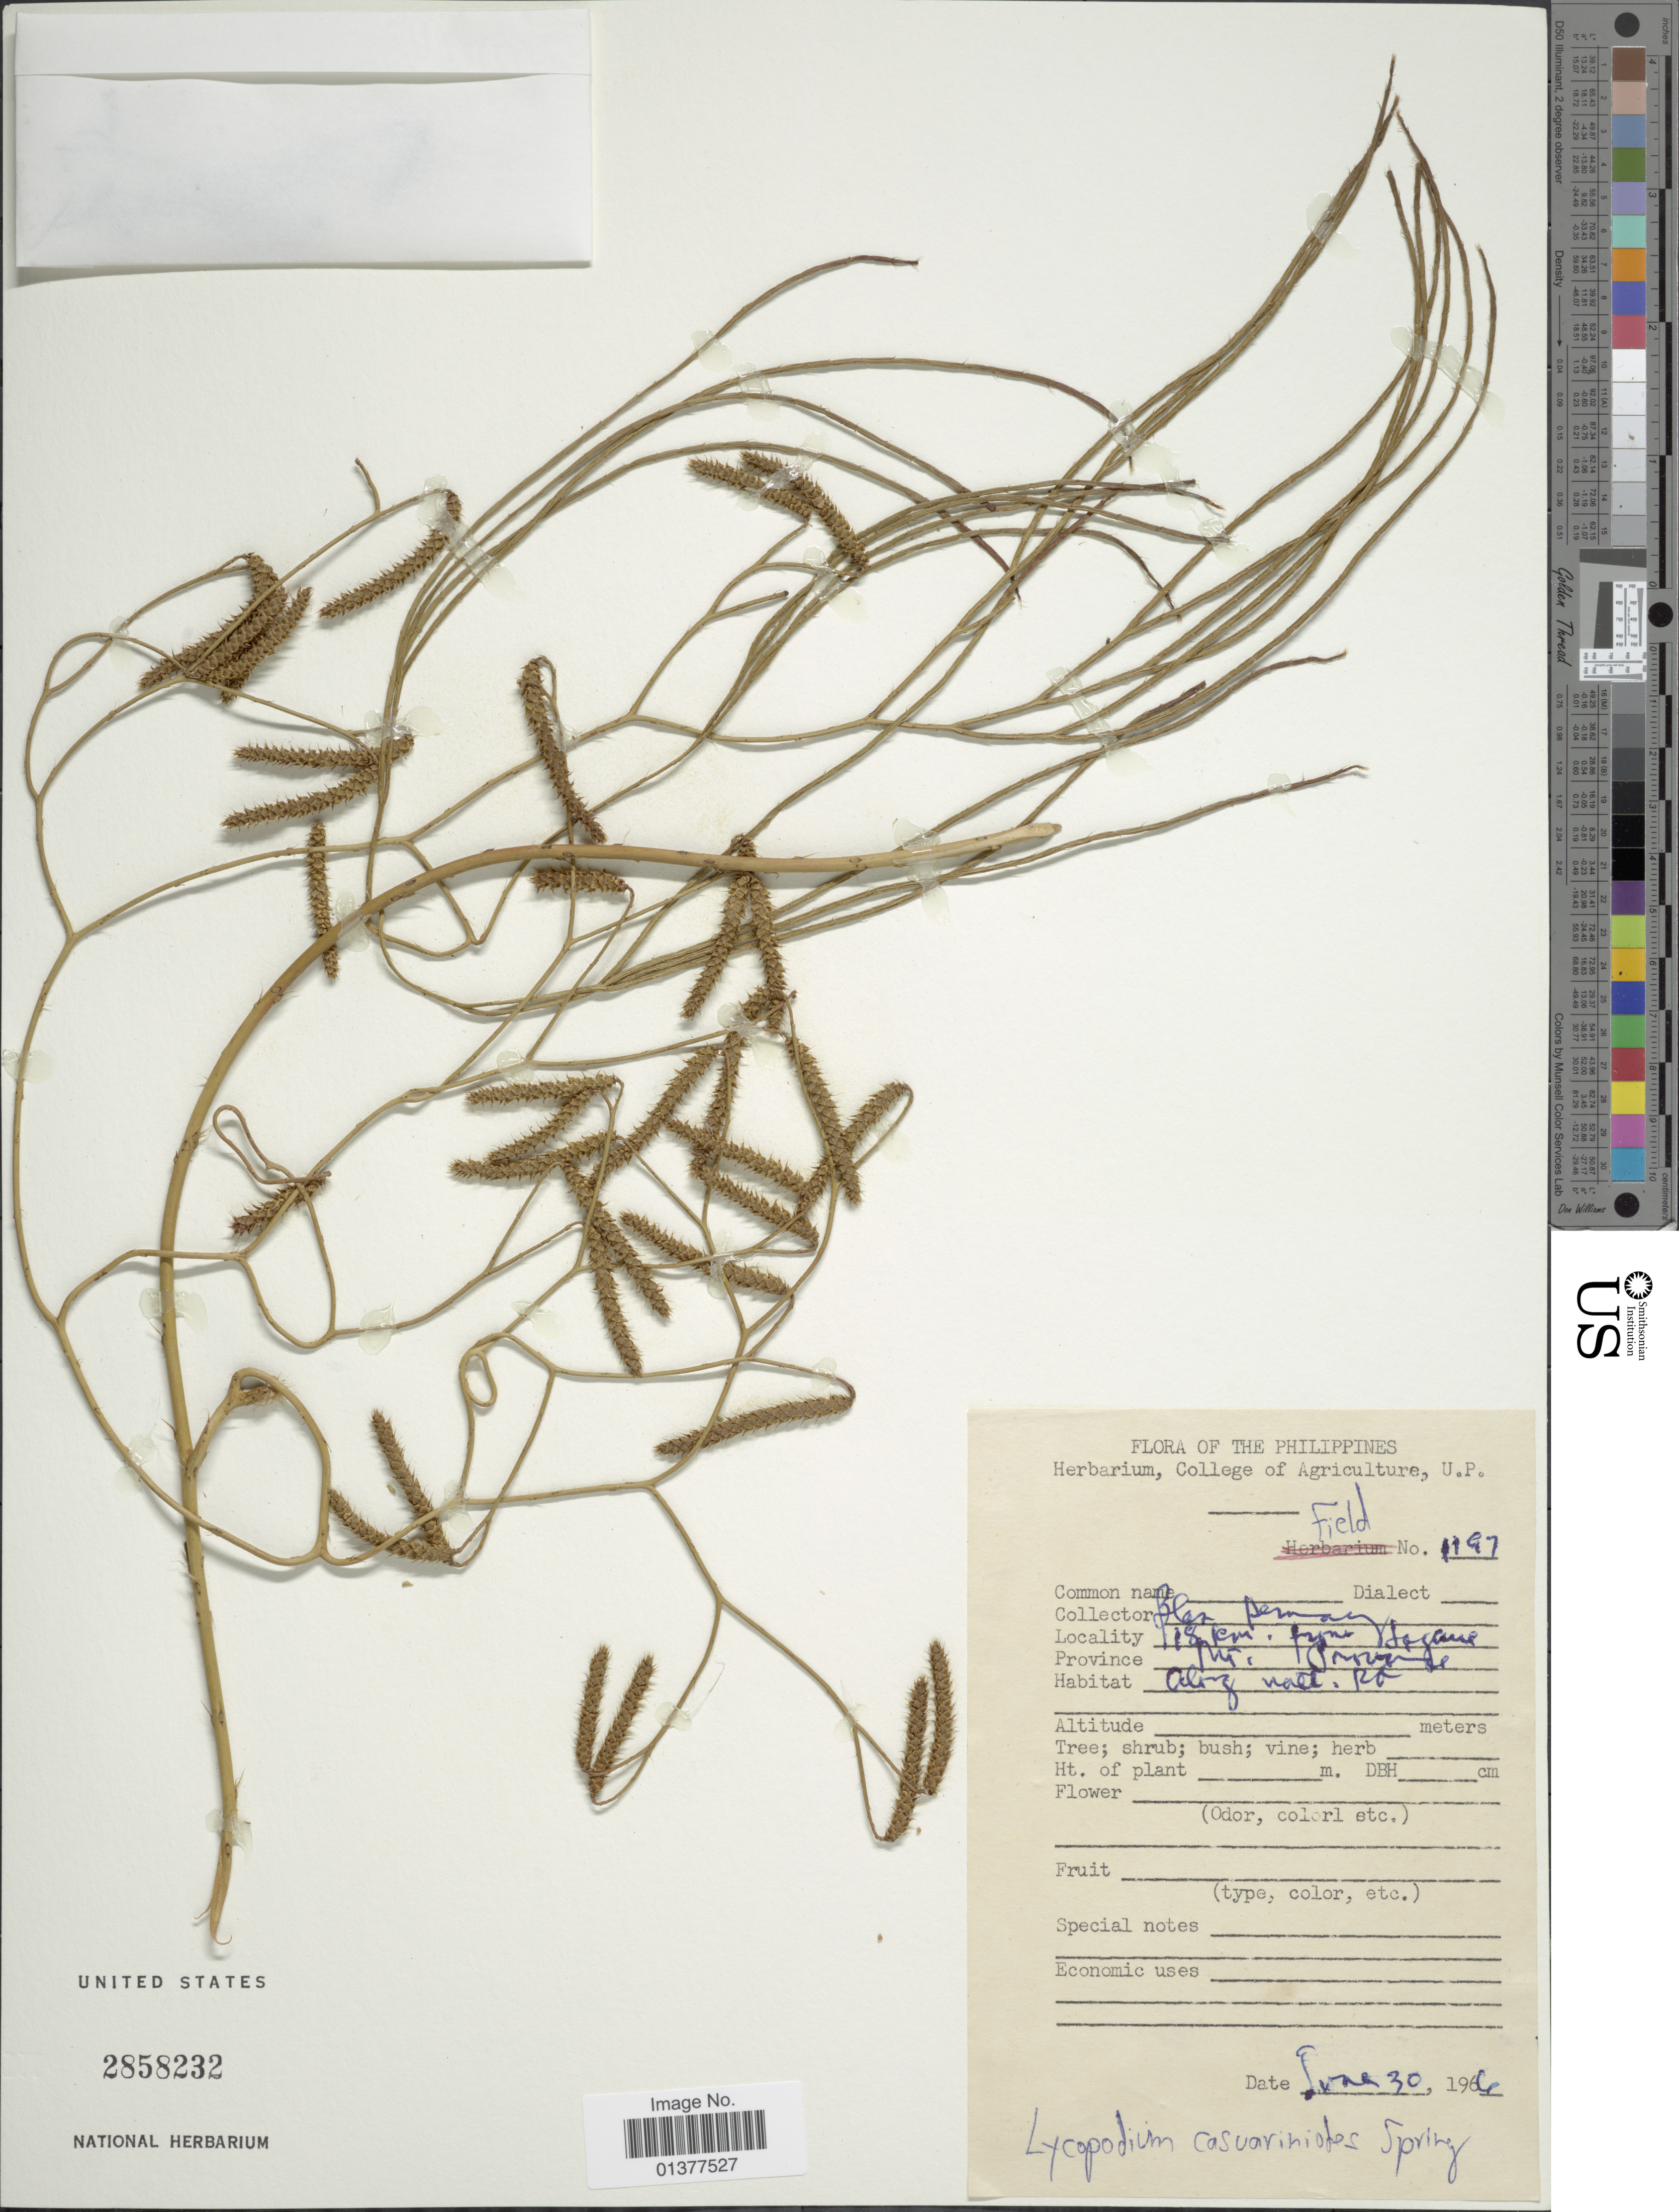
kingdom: Plantae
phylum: Tracheophyta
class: Lycopodiopsida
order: Lycopodiales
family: Lycopodiaceae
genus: Lycopodiastrum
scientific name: Lycopodiastrum casuarinoides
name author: (Spring) Holub ex R.D. Dixit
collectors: B. Demay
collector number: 1197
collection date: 1966-06-30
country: Philippines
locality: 18km [illegible text]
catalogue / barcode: US 2858232